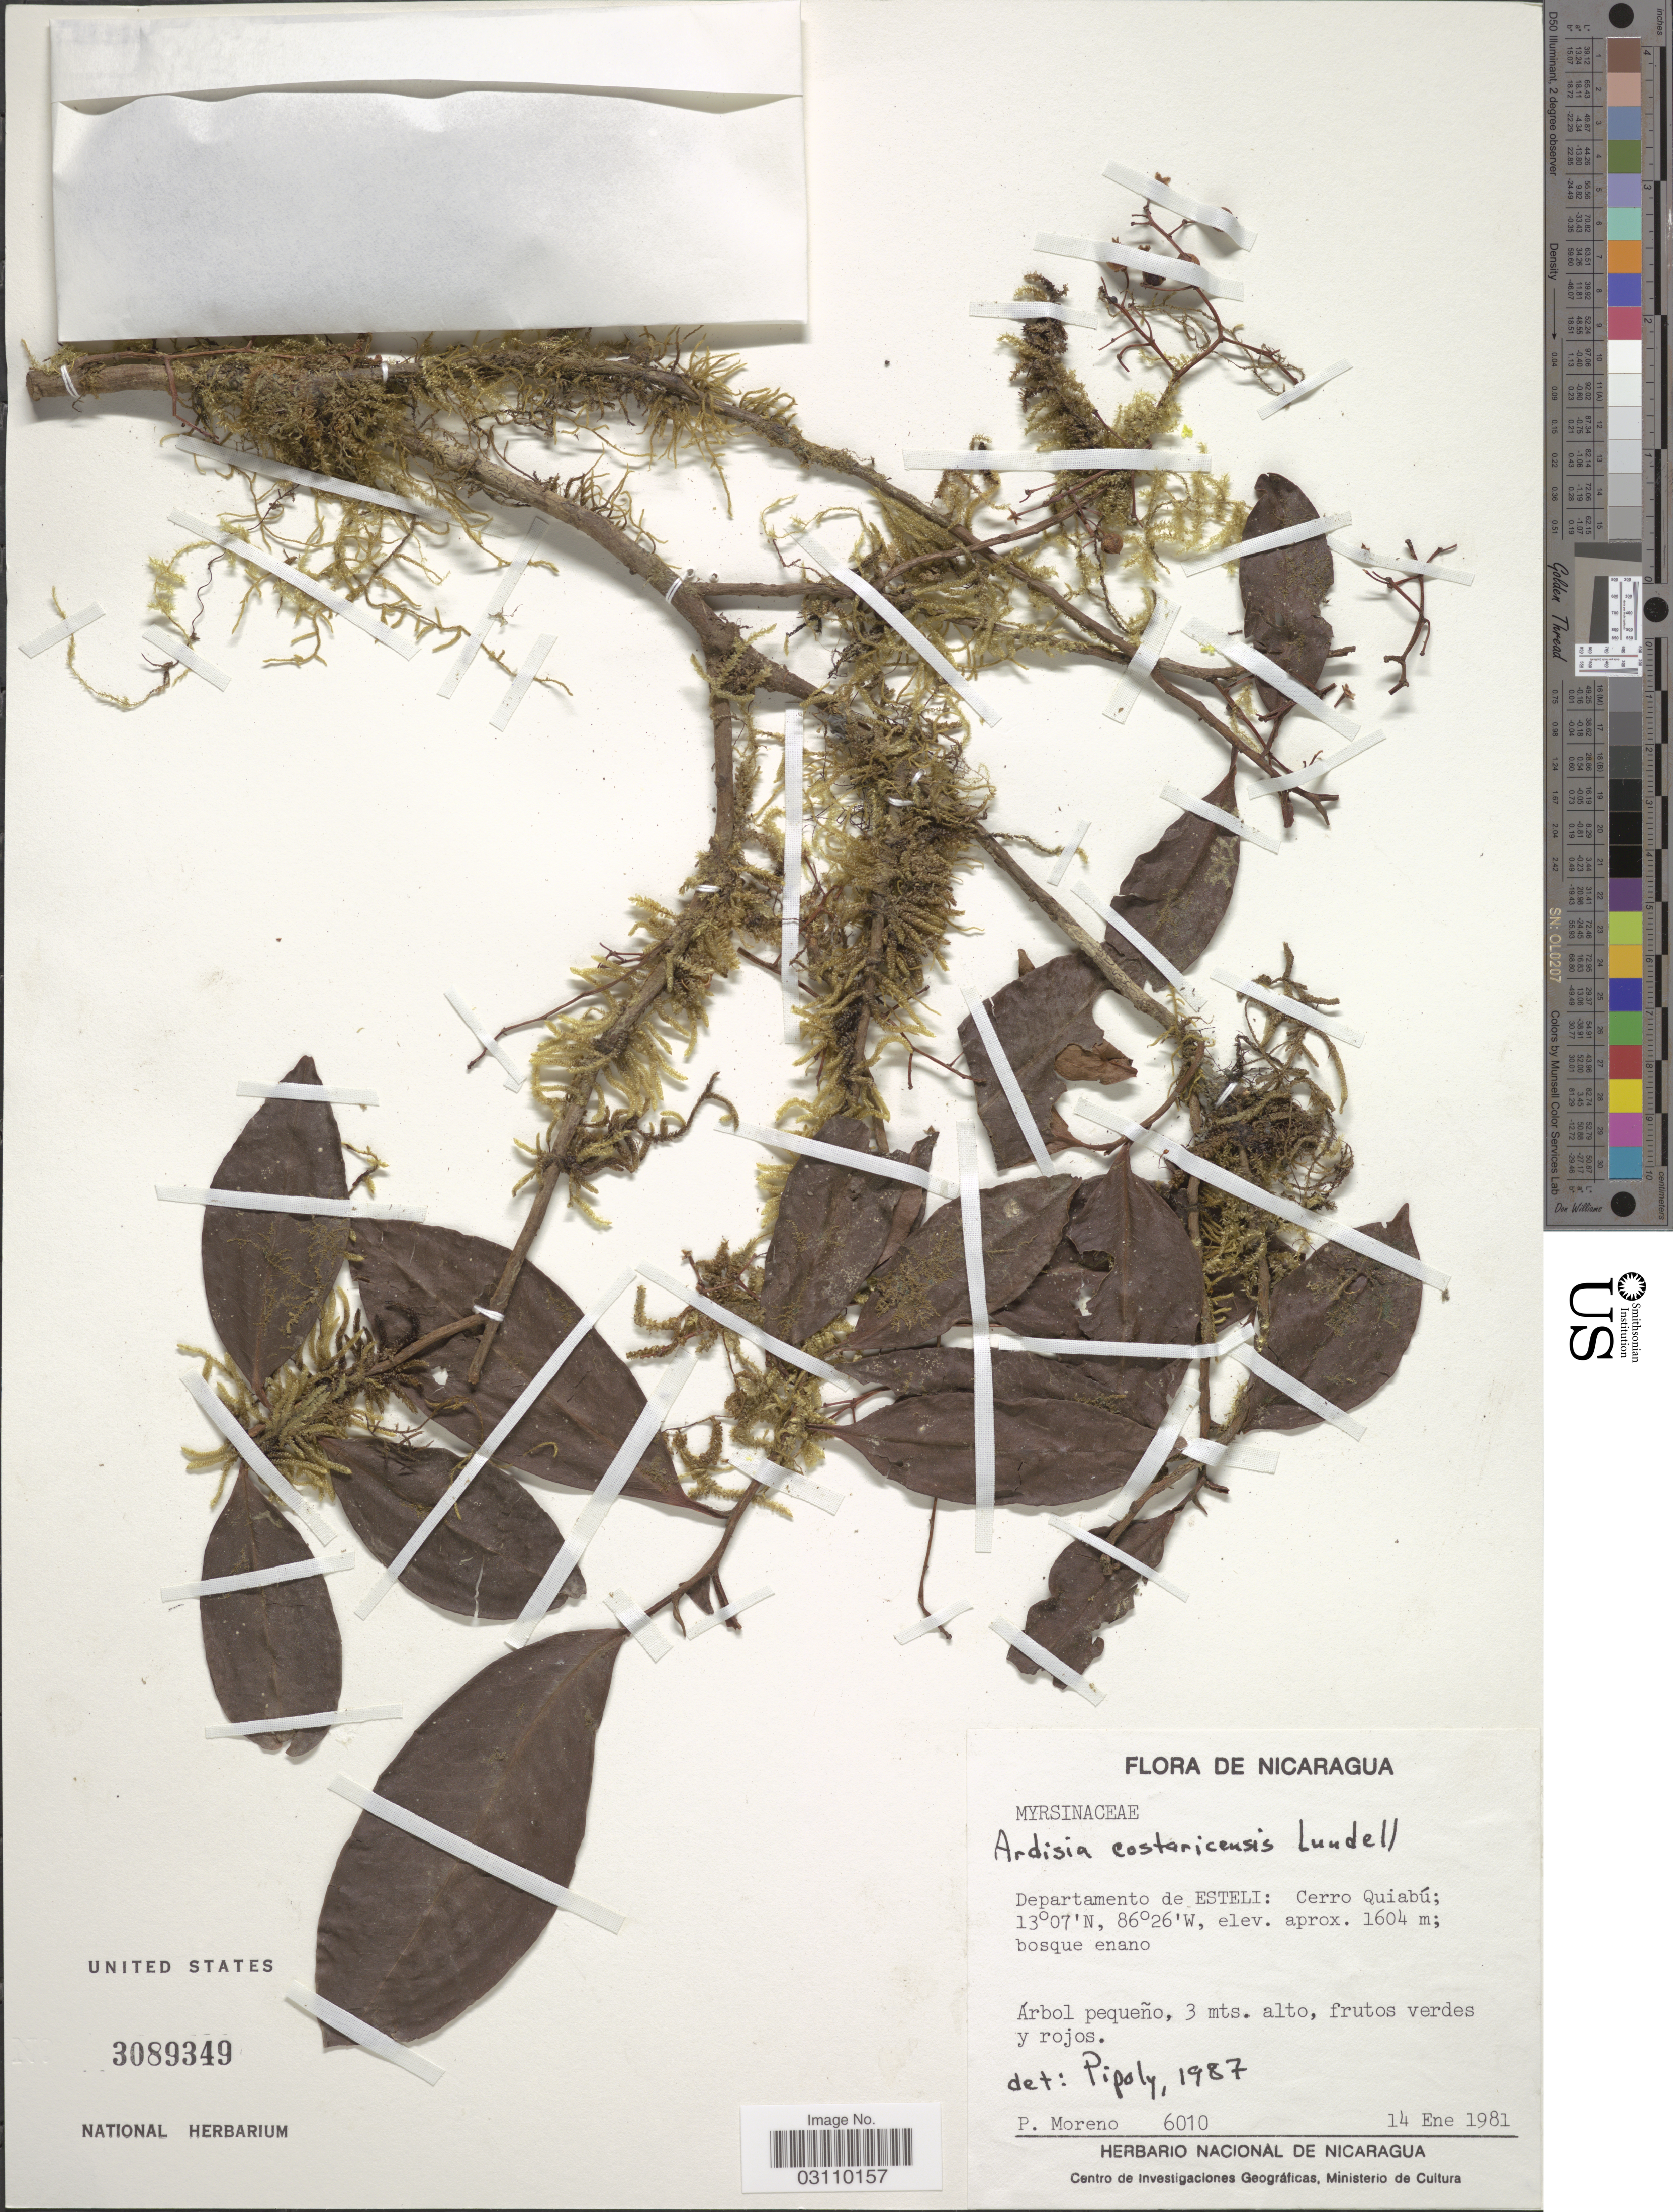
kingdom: Plantae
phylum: Tracheophyta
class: Magnoliopsida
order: Ericales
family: Primulaceae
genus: Ardisia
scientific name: Ardisia costaricensis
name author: Lundell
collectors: P. Moreno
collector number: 6010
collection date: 1981-01-14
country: Nicaragua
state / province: Esteli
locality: Departamento de Esteli: Cerro Quiabú.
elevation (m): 1604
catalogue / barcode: US 3089349